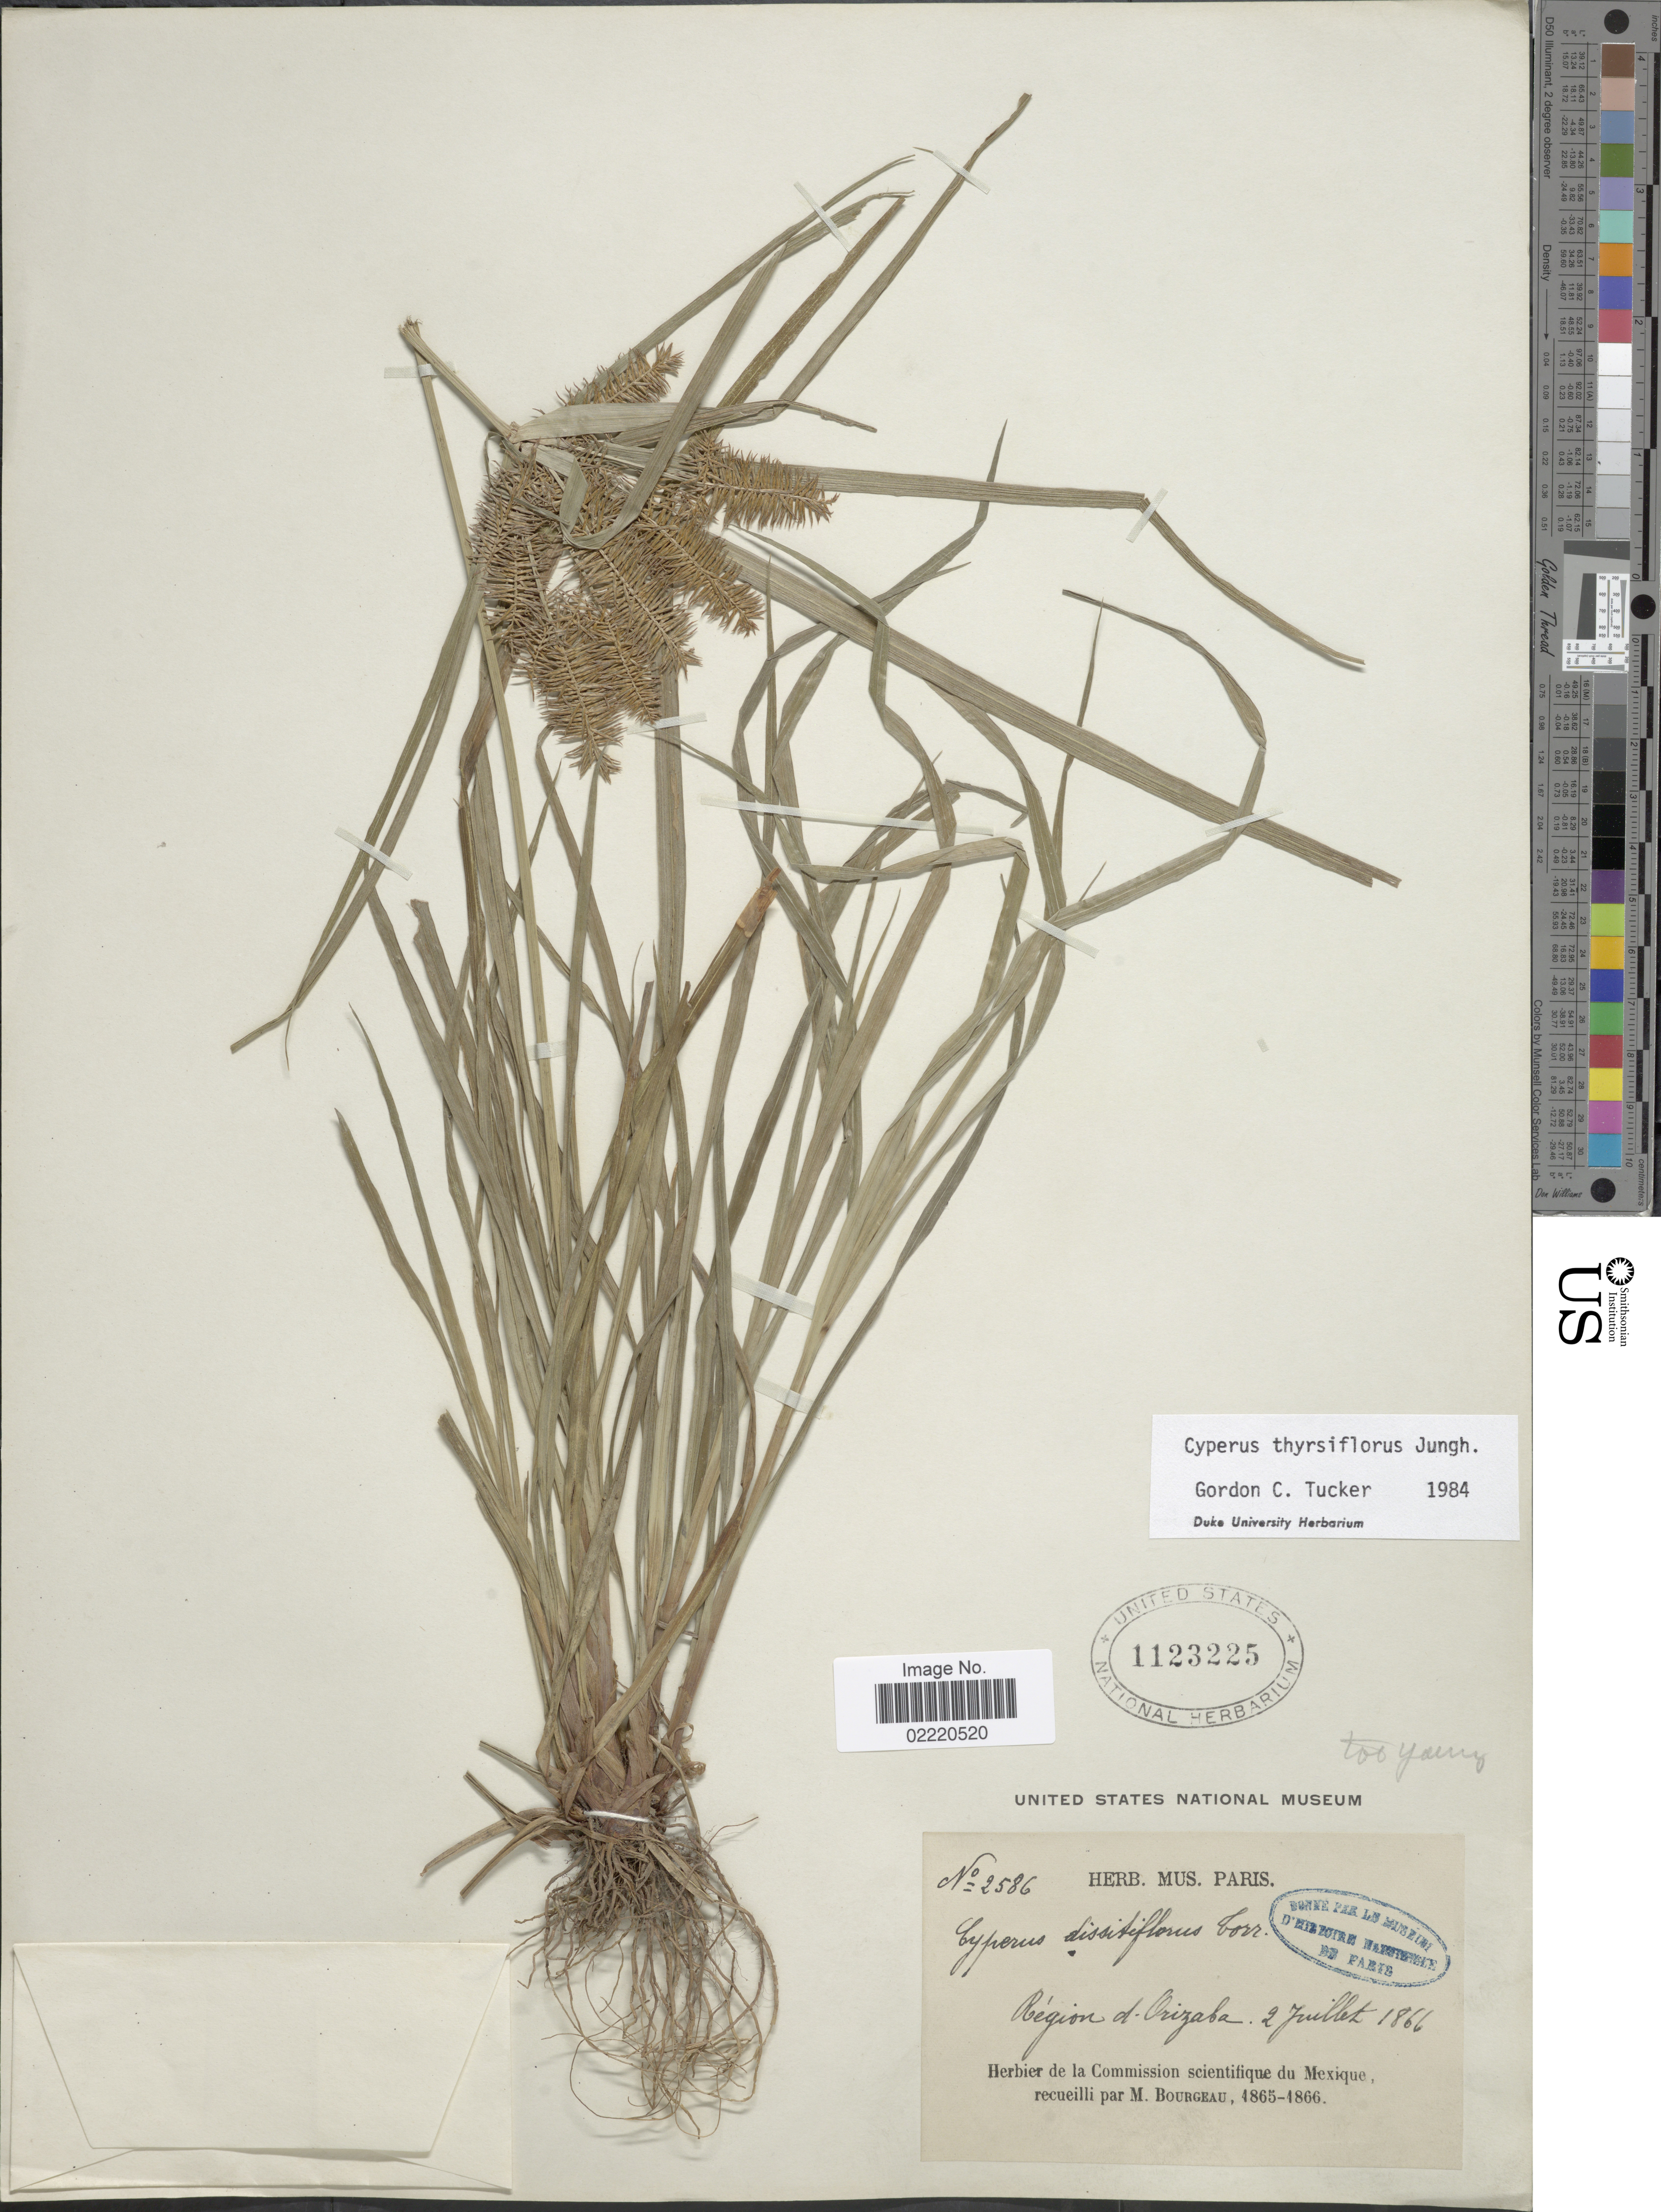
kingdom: Plantae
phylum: Tracheophyta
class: Liliopsida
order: Poales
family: Cyperaceae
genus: Cyperus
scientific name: Cyperus thyrsiflorus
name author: Jungh.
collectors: M. Bourgeau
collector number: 2586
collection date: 1866-07-02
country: Mexico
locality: Region d'Orizaba.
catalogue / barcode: US 1123225